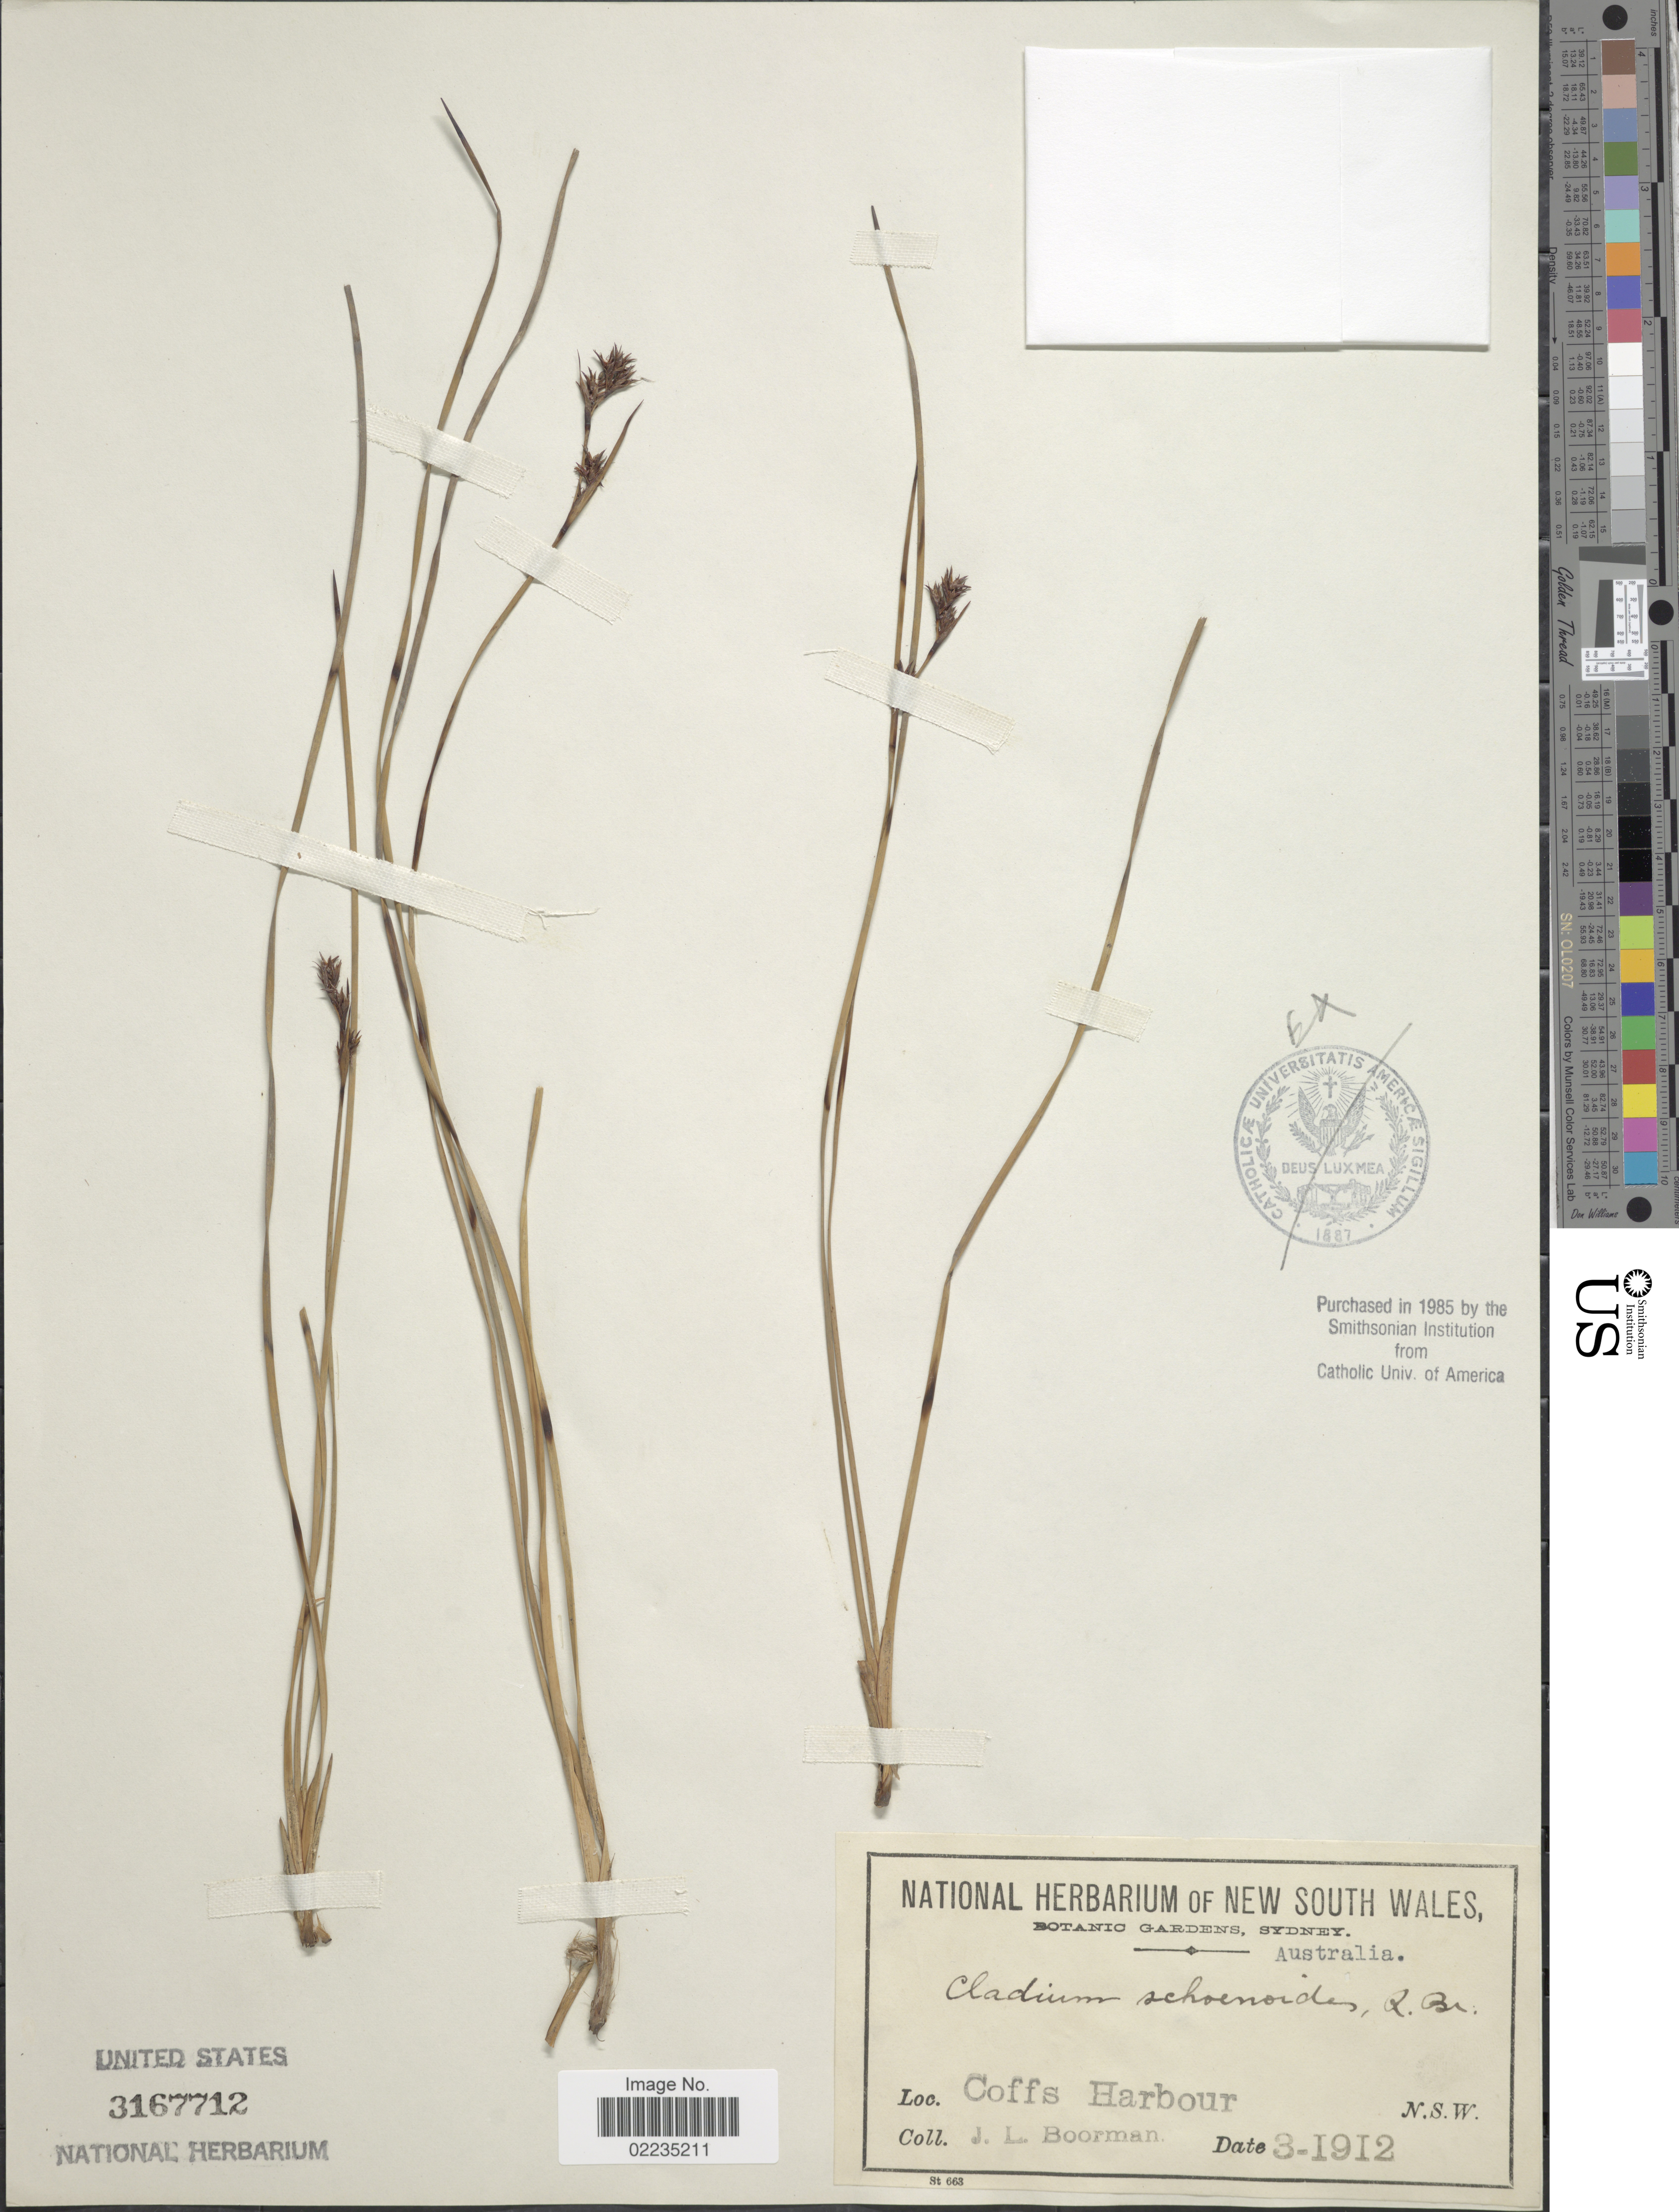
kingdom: Plantae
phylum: Tracheophyta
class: Liliopsida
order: Poales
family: Cyperaceae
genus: Machaerina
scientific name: Machaerina acuta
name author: (Labill.) J. Kern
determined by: Barrett, R. L.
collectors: J. Boorman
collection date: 1912-03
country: Australia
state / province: New South Wales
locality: Coffs Harbour, N.S.W.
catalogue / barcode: US 3167712